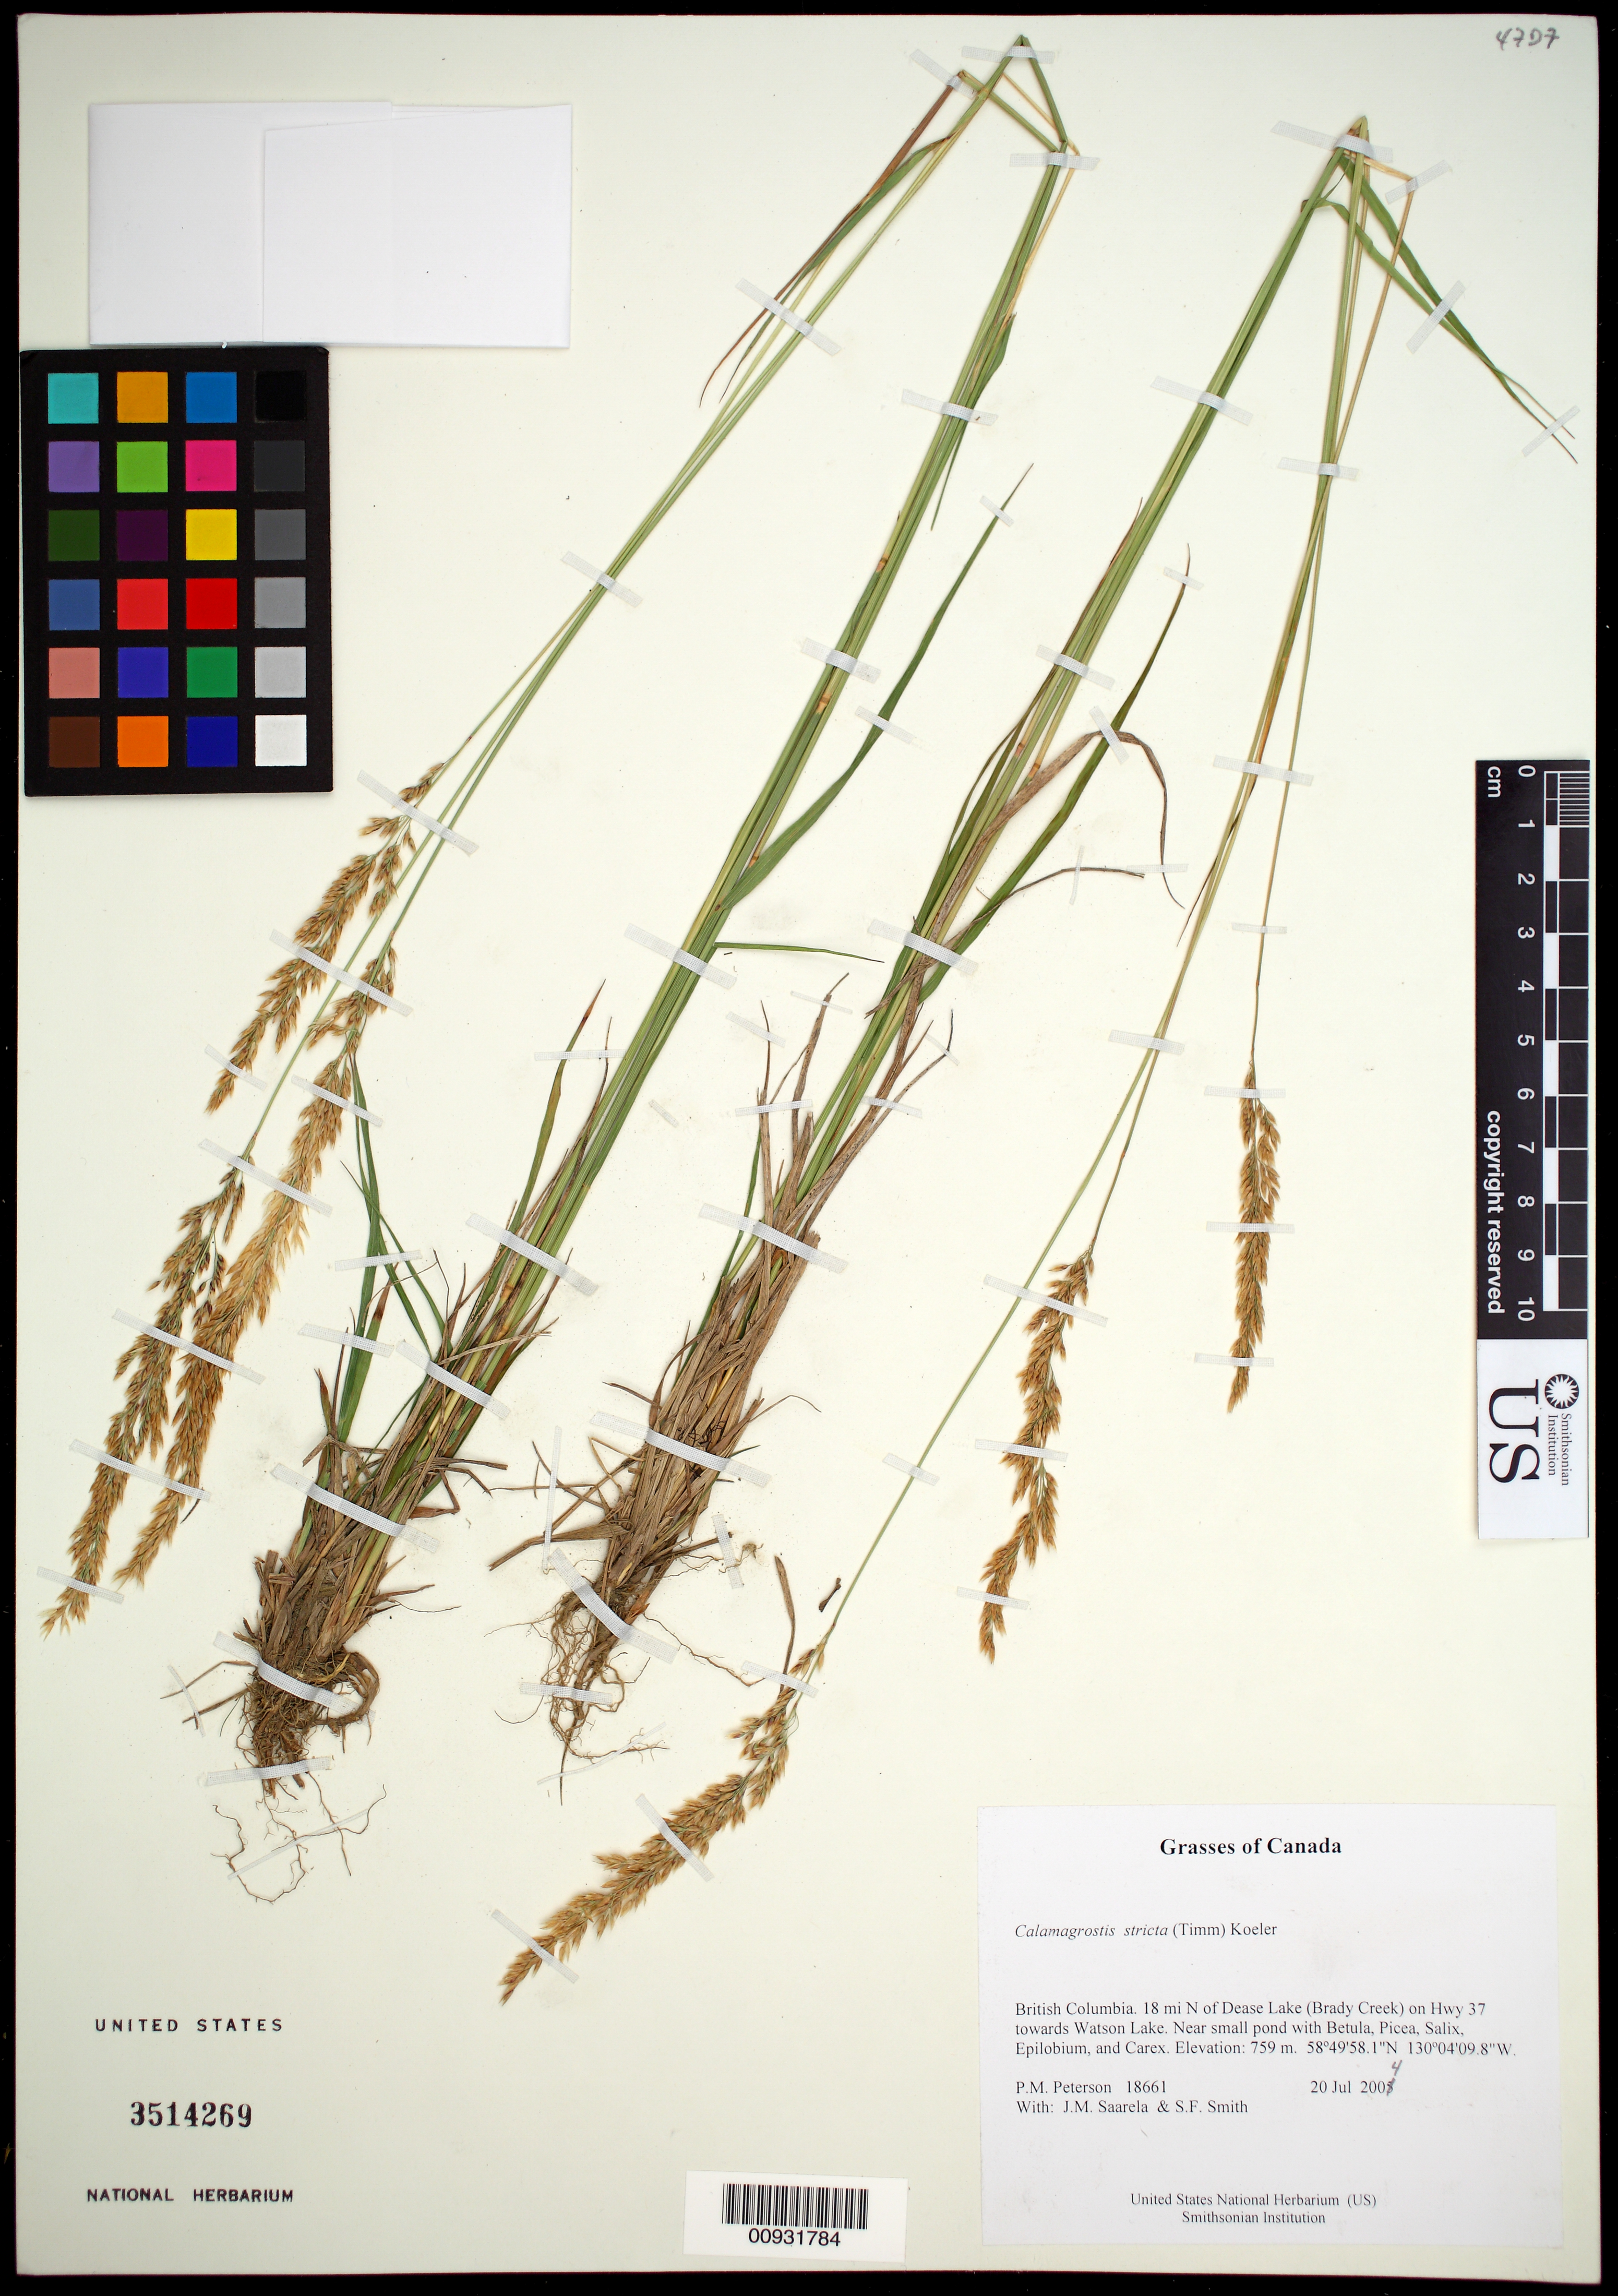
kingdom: Plantae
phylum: Tracheophyta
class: Liliopsida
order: Poales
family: Poaceae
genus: Calamagrostis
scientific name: Calamagrostis neglecta subsp. neglecta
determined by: Poaceae Reorganization Project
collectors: P. M. Peterson, J. Saarela & S.F. Smith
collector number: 18661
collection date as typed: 20 Jul 2004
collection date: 2004-07-20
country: Canada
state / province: British Columbia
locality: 18 mi N of Dease Lake (Brady Creek) on Hwy 37 towards Watson Lake. Near small pond with Betula, Picea, Salix, Epilobium, and Carex.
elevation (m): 759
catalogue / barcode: US 3514269